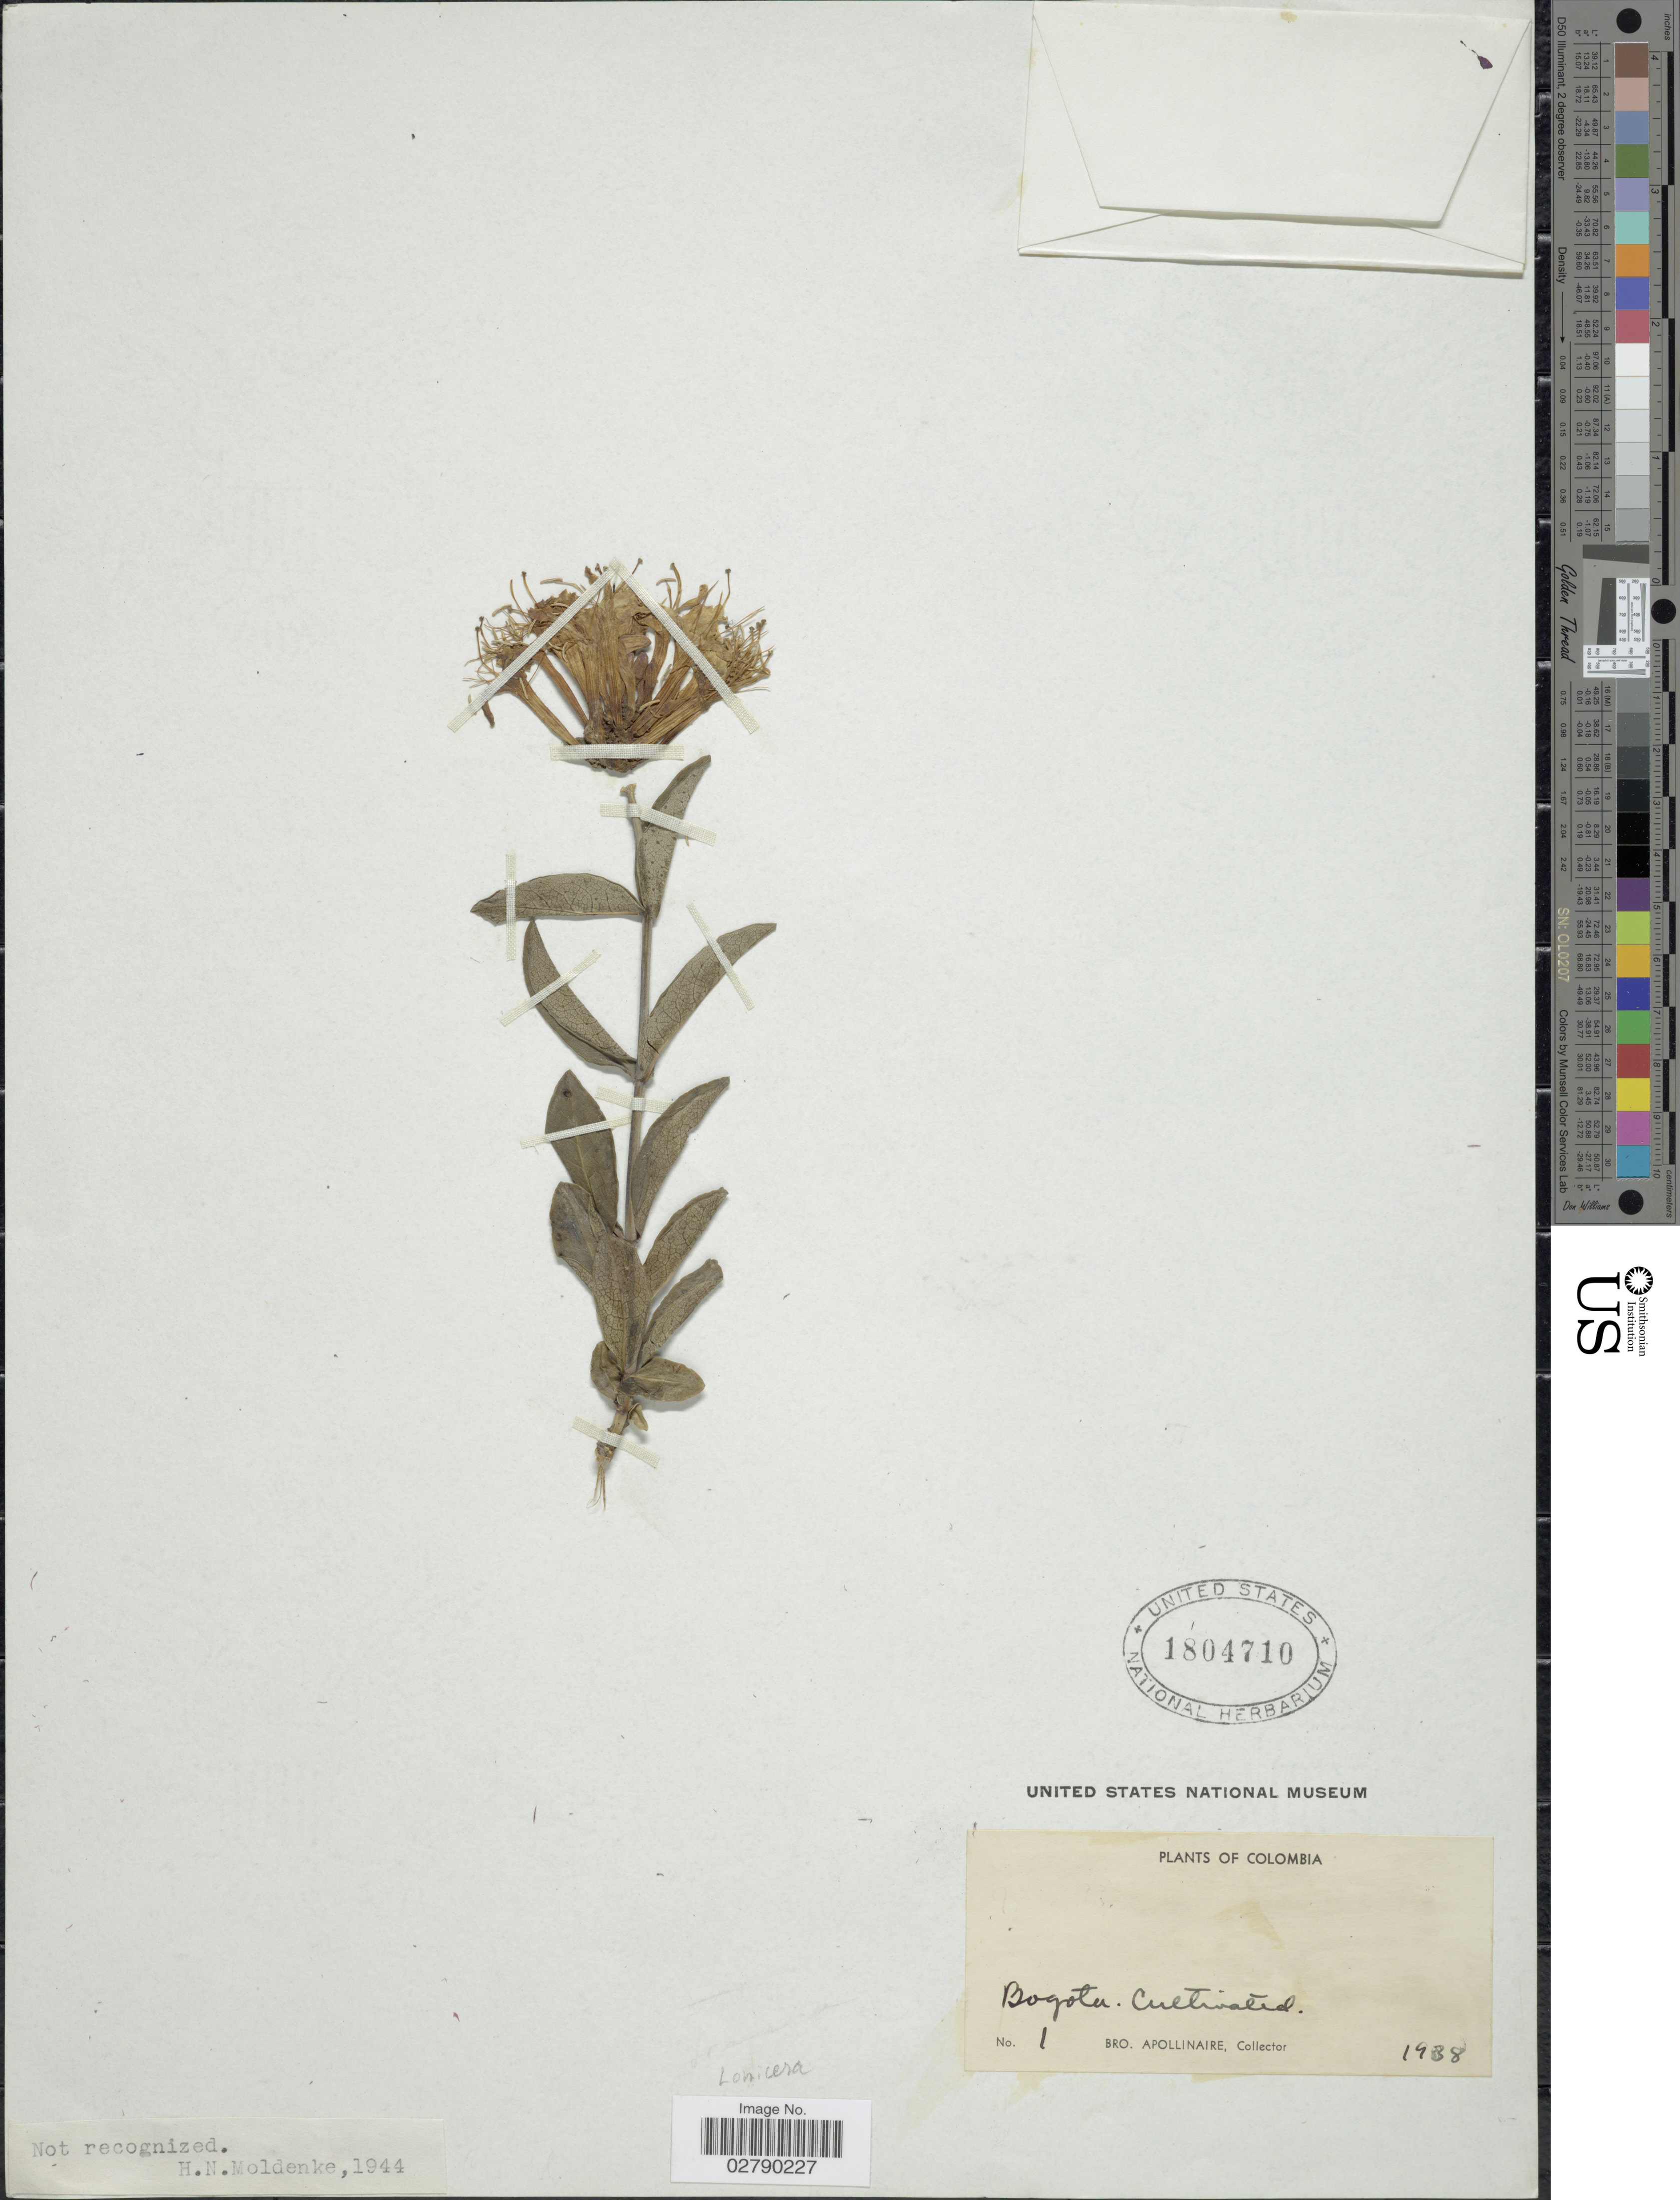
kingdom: Plantae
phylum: Tracheophyta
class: Magnoliopsida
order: Dipsacales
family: Caprifoliaceae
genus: Lonicera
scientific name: Lonicera sp.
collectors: Bro. Apollinaire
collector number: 1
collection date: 1938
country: Colombia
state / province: Bogota D.C.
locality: Bogota. Cultivated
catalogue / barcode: US 1804710